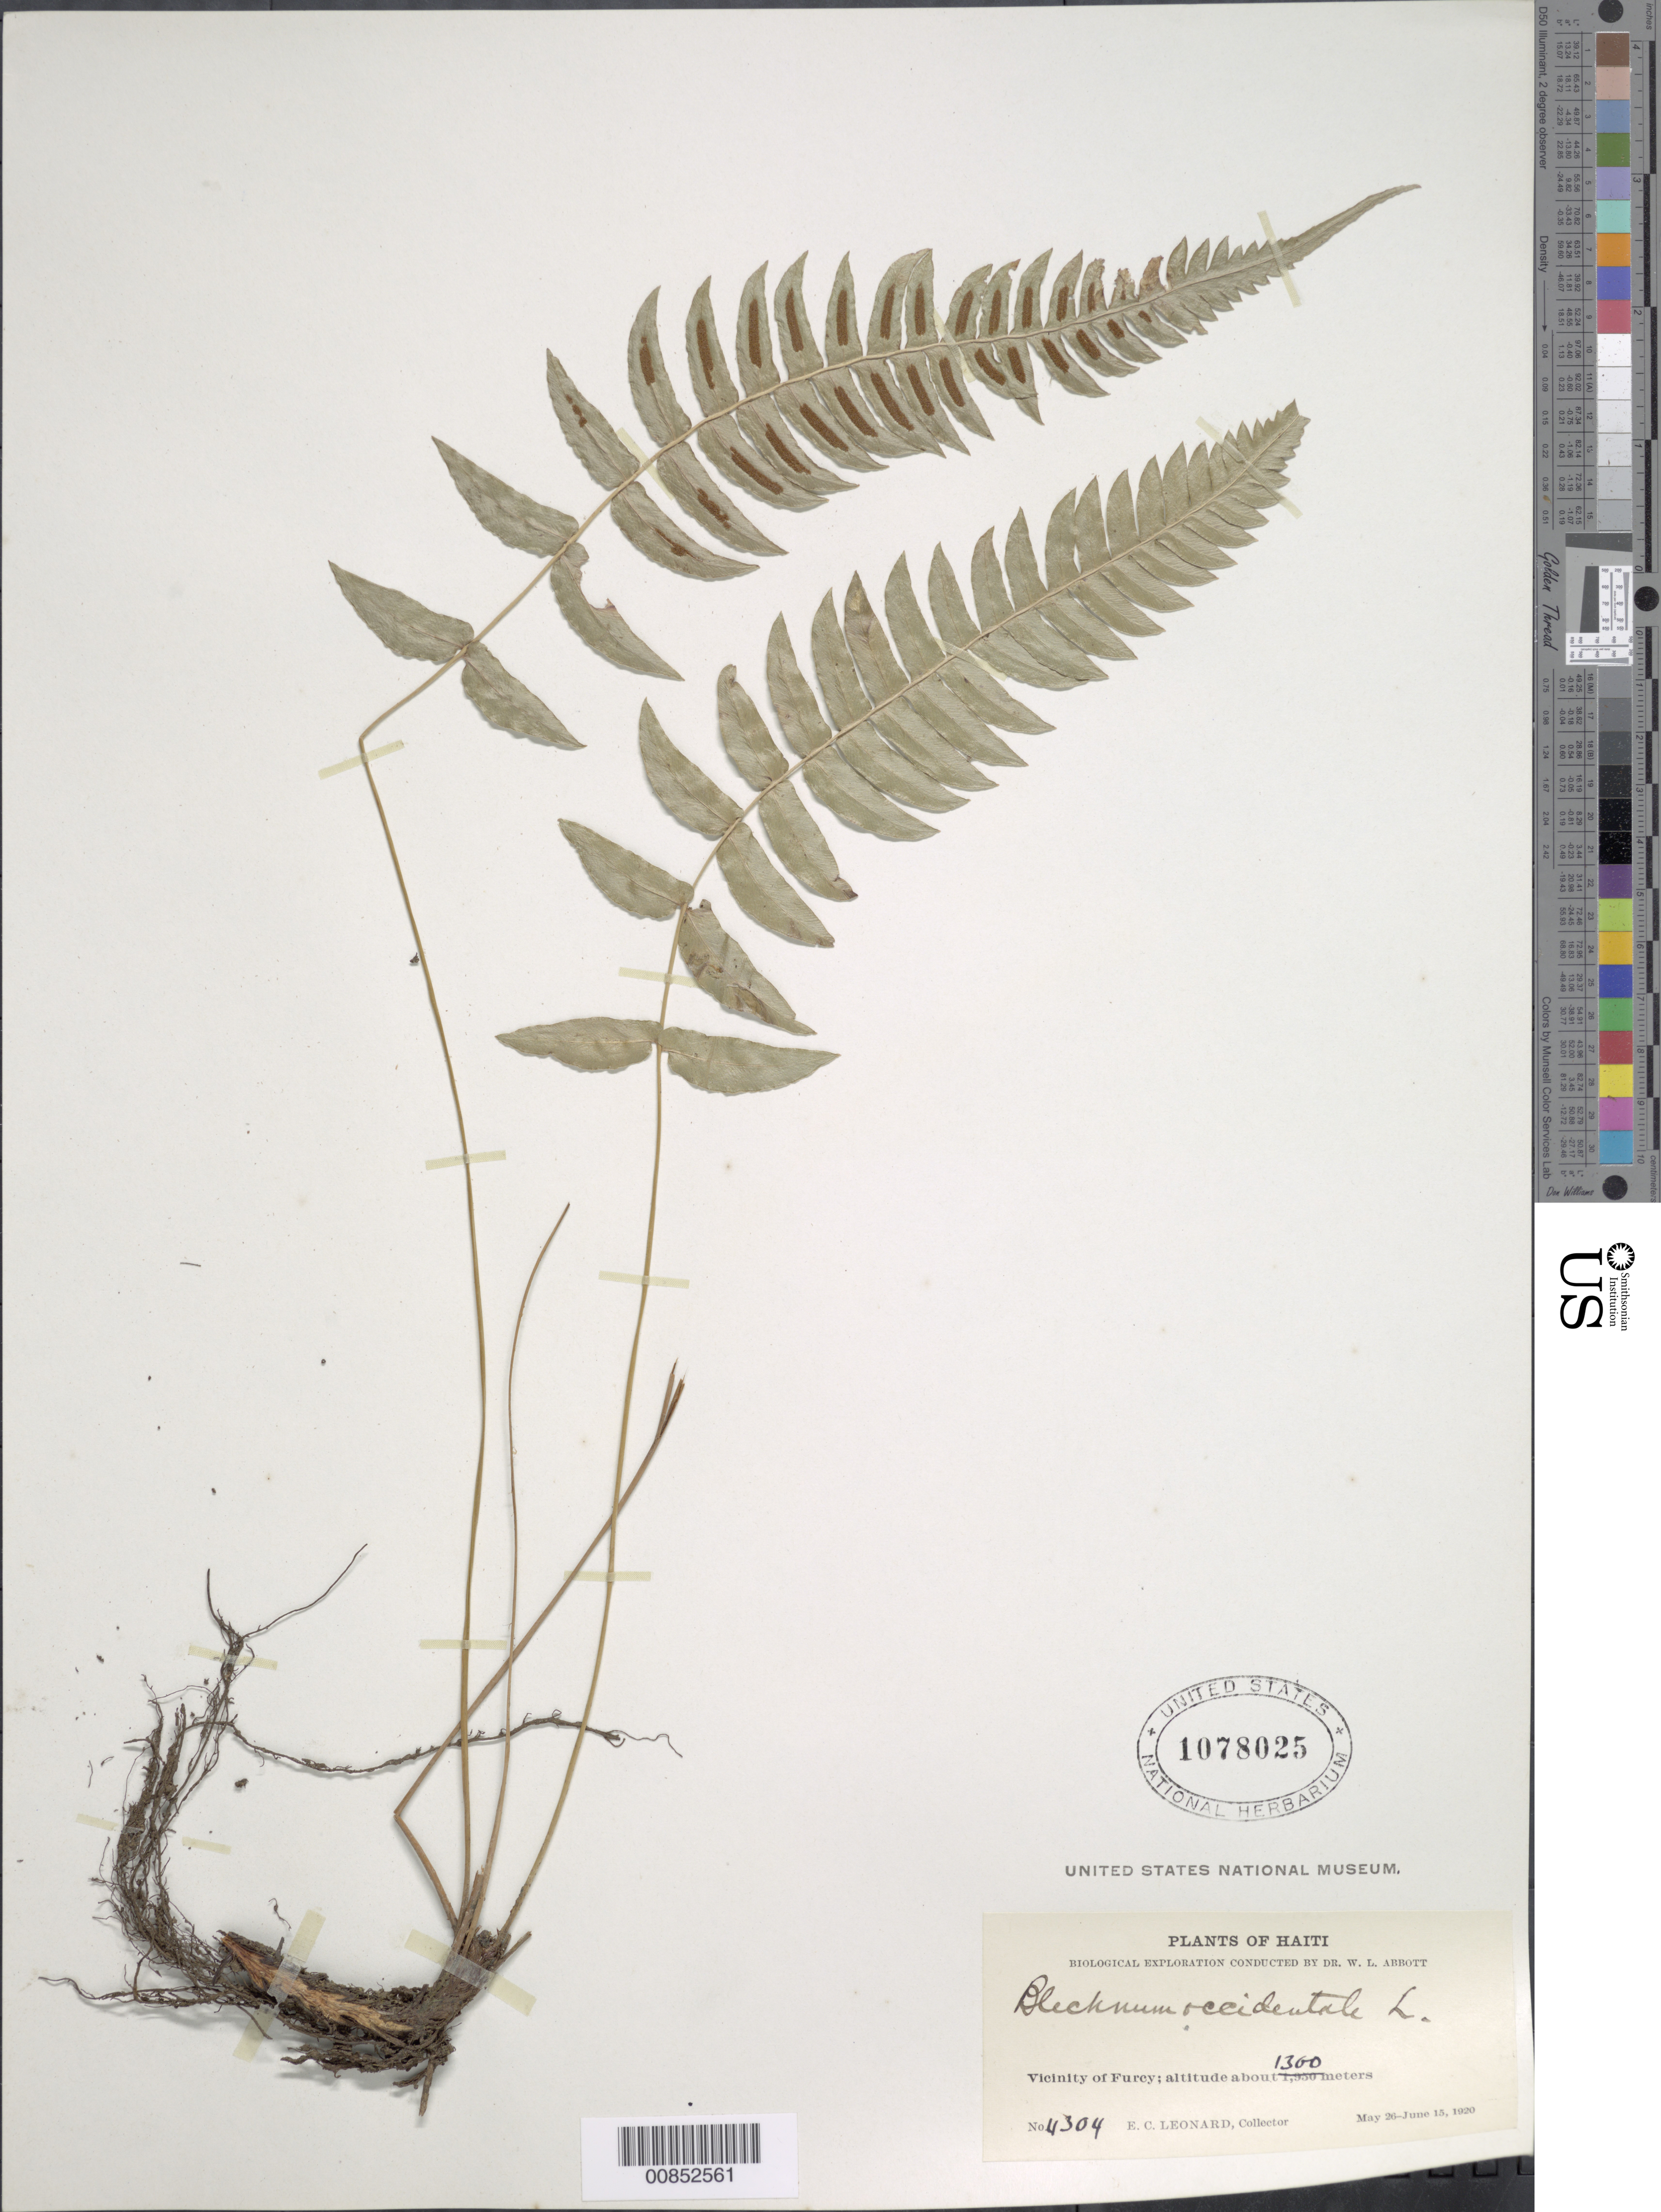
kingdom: Plantae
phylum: Tracheophyta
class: Polypodiopsida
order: Polypodiales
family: Blechnaceae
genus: Blechnum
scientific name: Blechnum glandulosum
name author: Link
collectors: E. C. Leonard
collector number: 4304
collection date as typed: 26 May 1920 to 15 Jun 1920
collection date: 1920-05-26/1920-06-15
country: Haiti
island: Hispaniola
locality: Furcy vicinity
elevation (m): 1300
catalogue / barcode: US 1078025